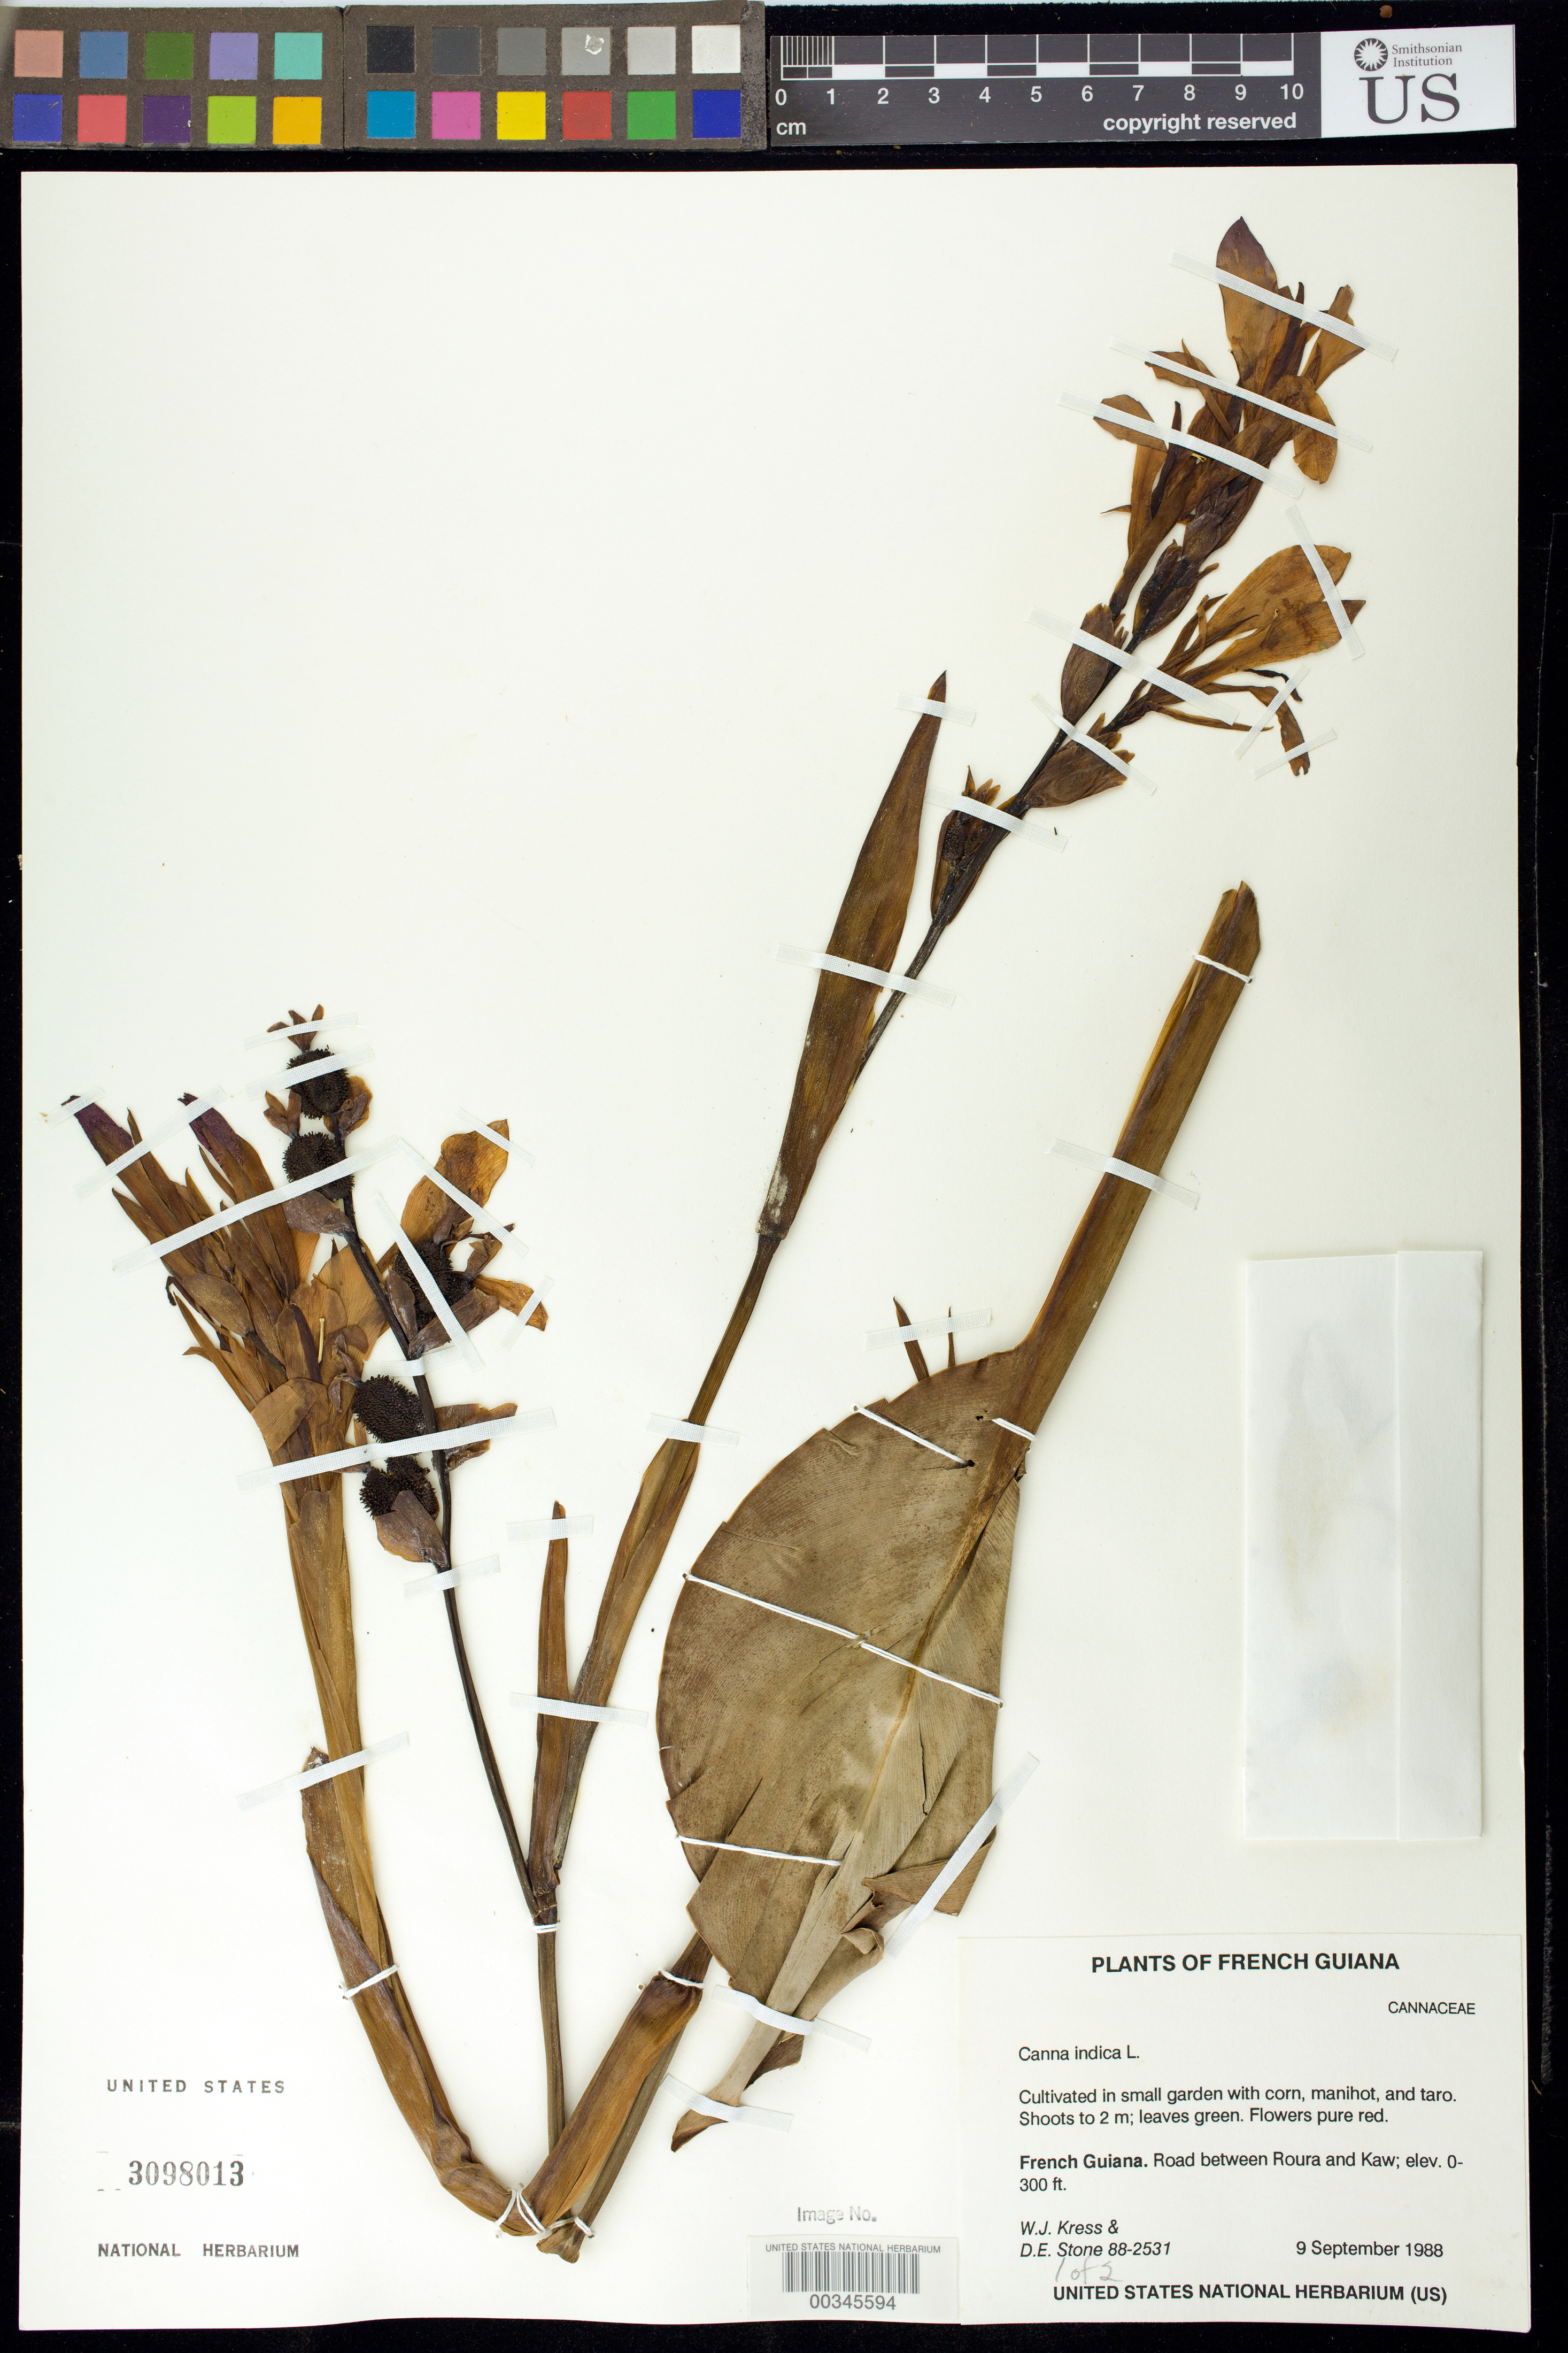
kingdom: Plantae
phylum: Tracheophyta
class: Liliopsida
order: Zingiberales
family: Cannaceae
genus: Canna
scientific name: Canna indica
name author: L.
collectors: W. J. Kress & D. E. Stone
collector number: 88-2531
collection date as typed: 09 Sep 1988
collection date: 1988-09-09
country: French Guiana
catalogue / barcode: US 3098013